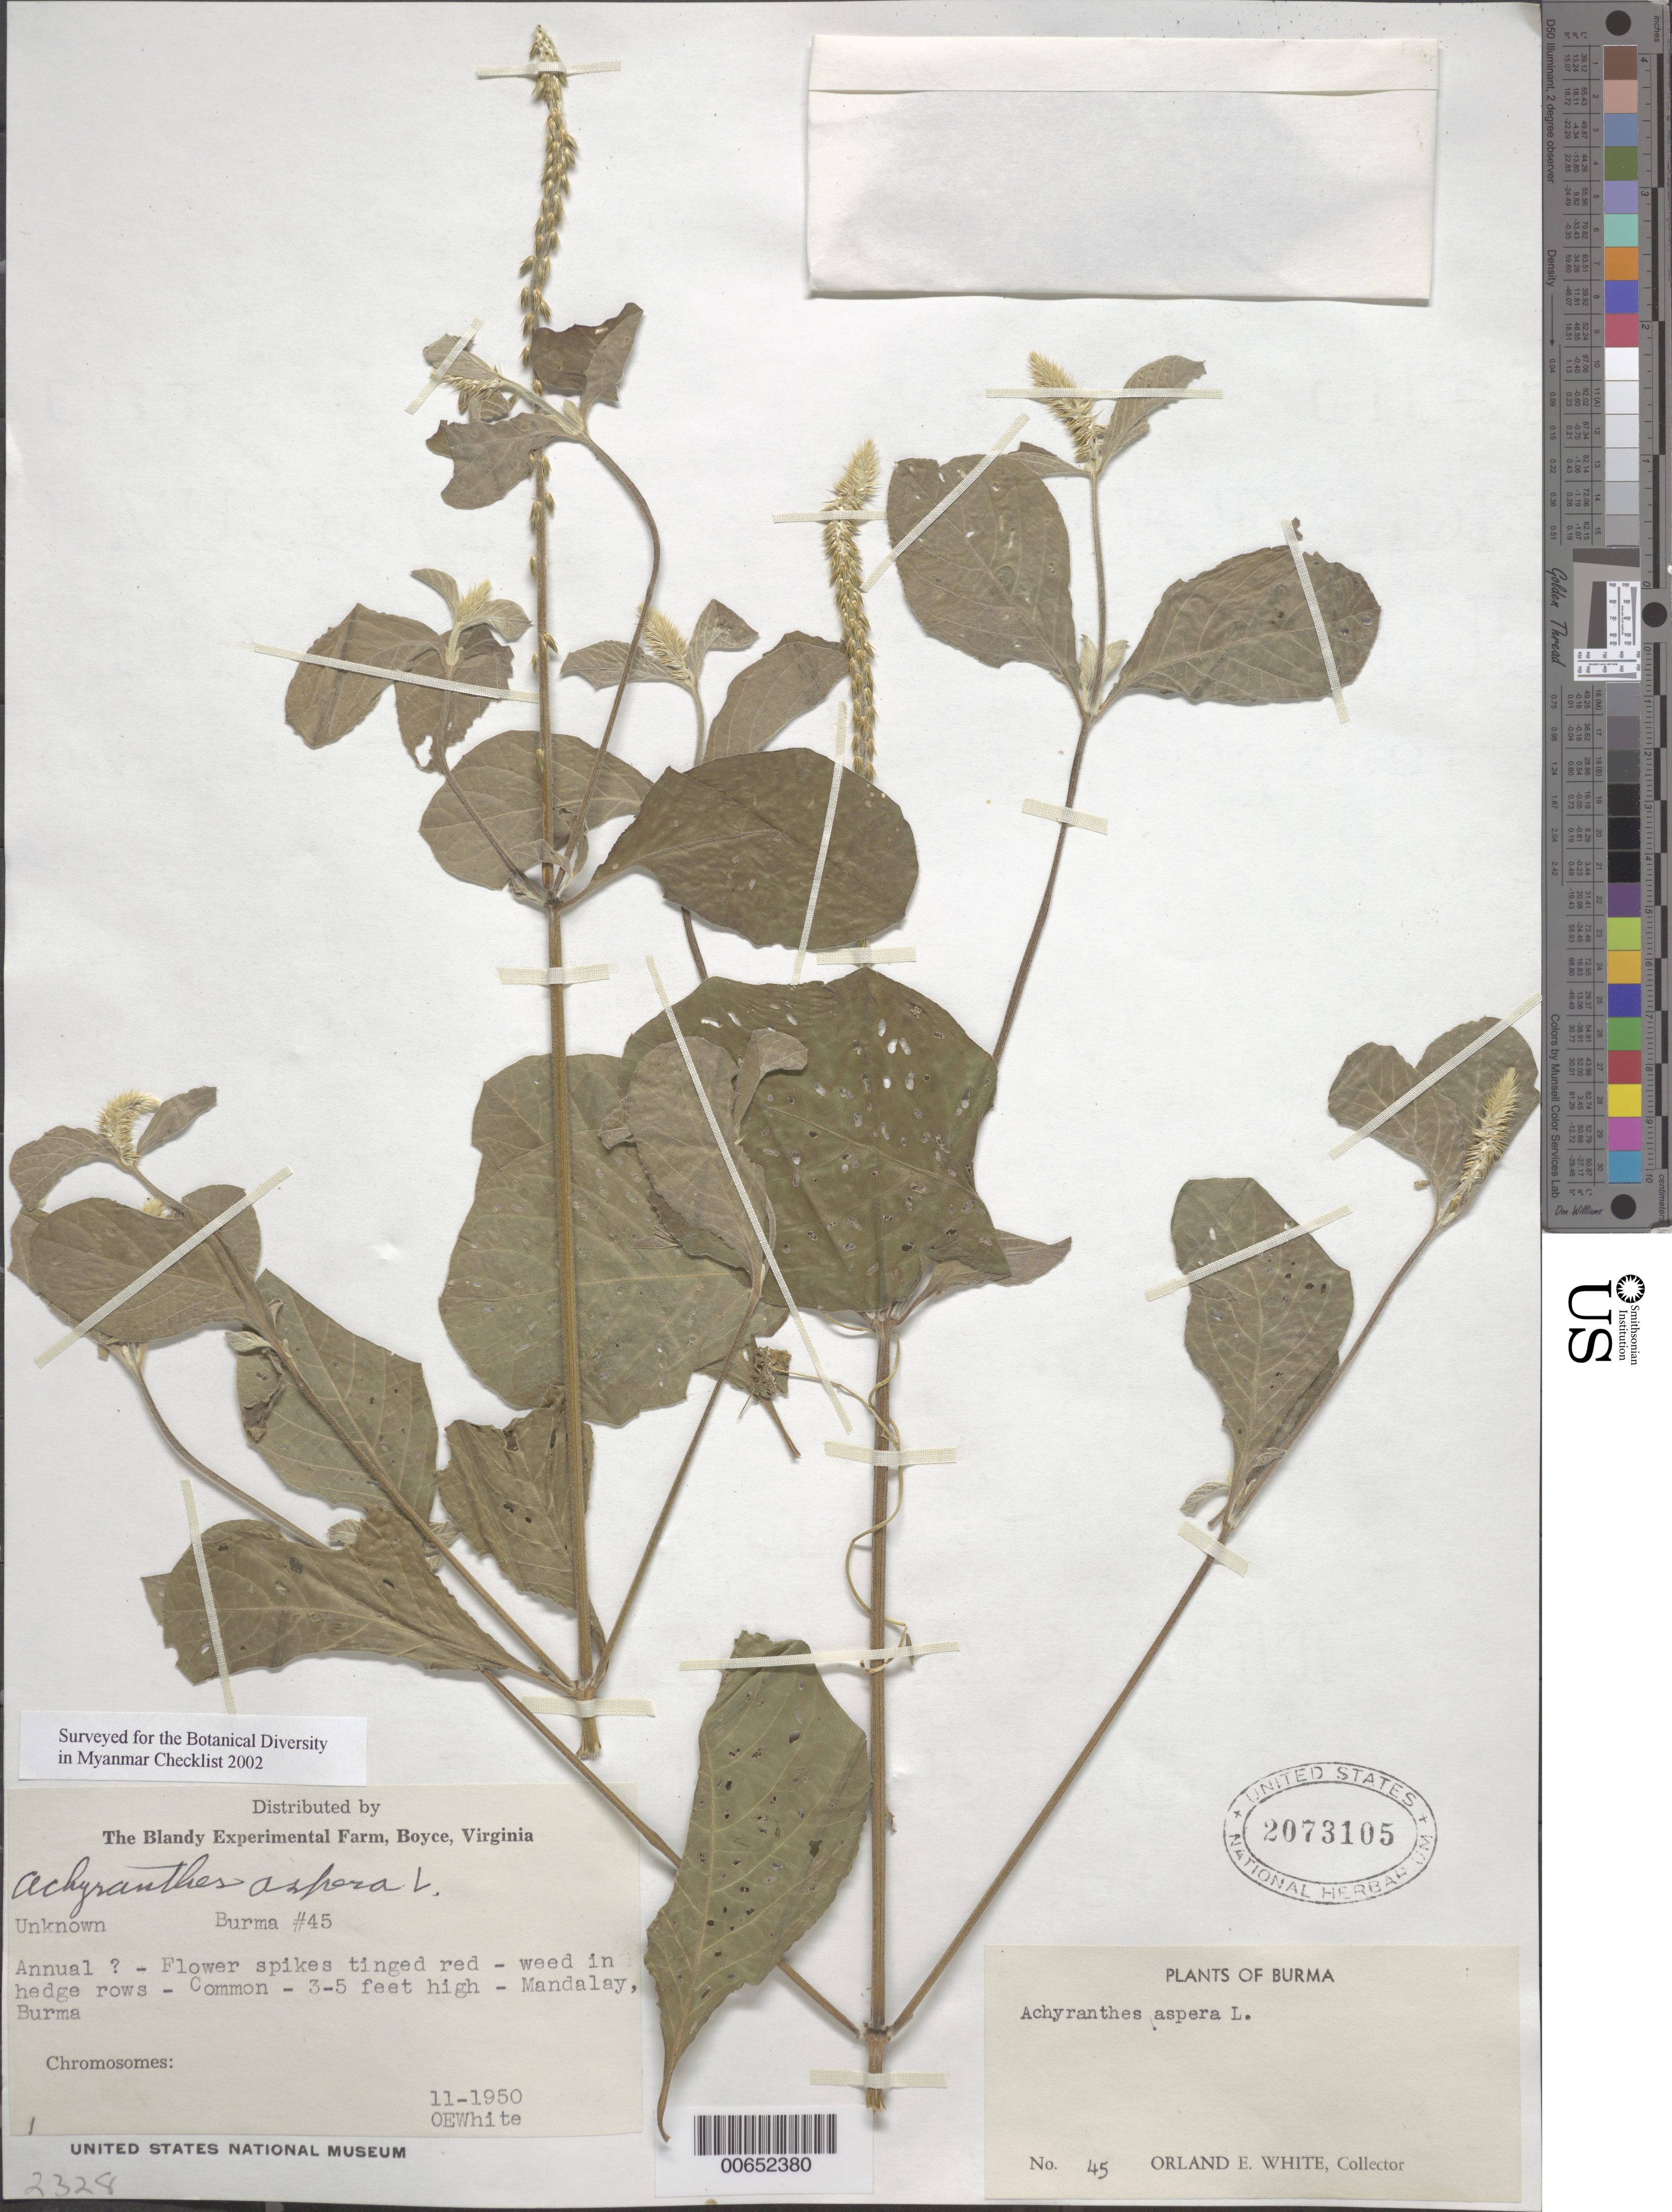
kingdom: Plantae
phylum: Tracheophyta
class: Magnoliopsida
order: Caryophyllales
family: Amaranthaceae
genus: Achyranthes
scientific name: Achyranthes aspera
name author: L.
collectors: O. E. White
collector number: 45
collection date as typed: Nov 1950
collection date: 1950-11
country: Myanmar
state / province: Mandalay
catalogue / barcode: US 2073105